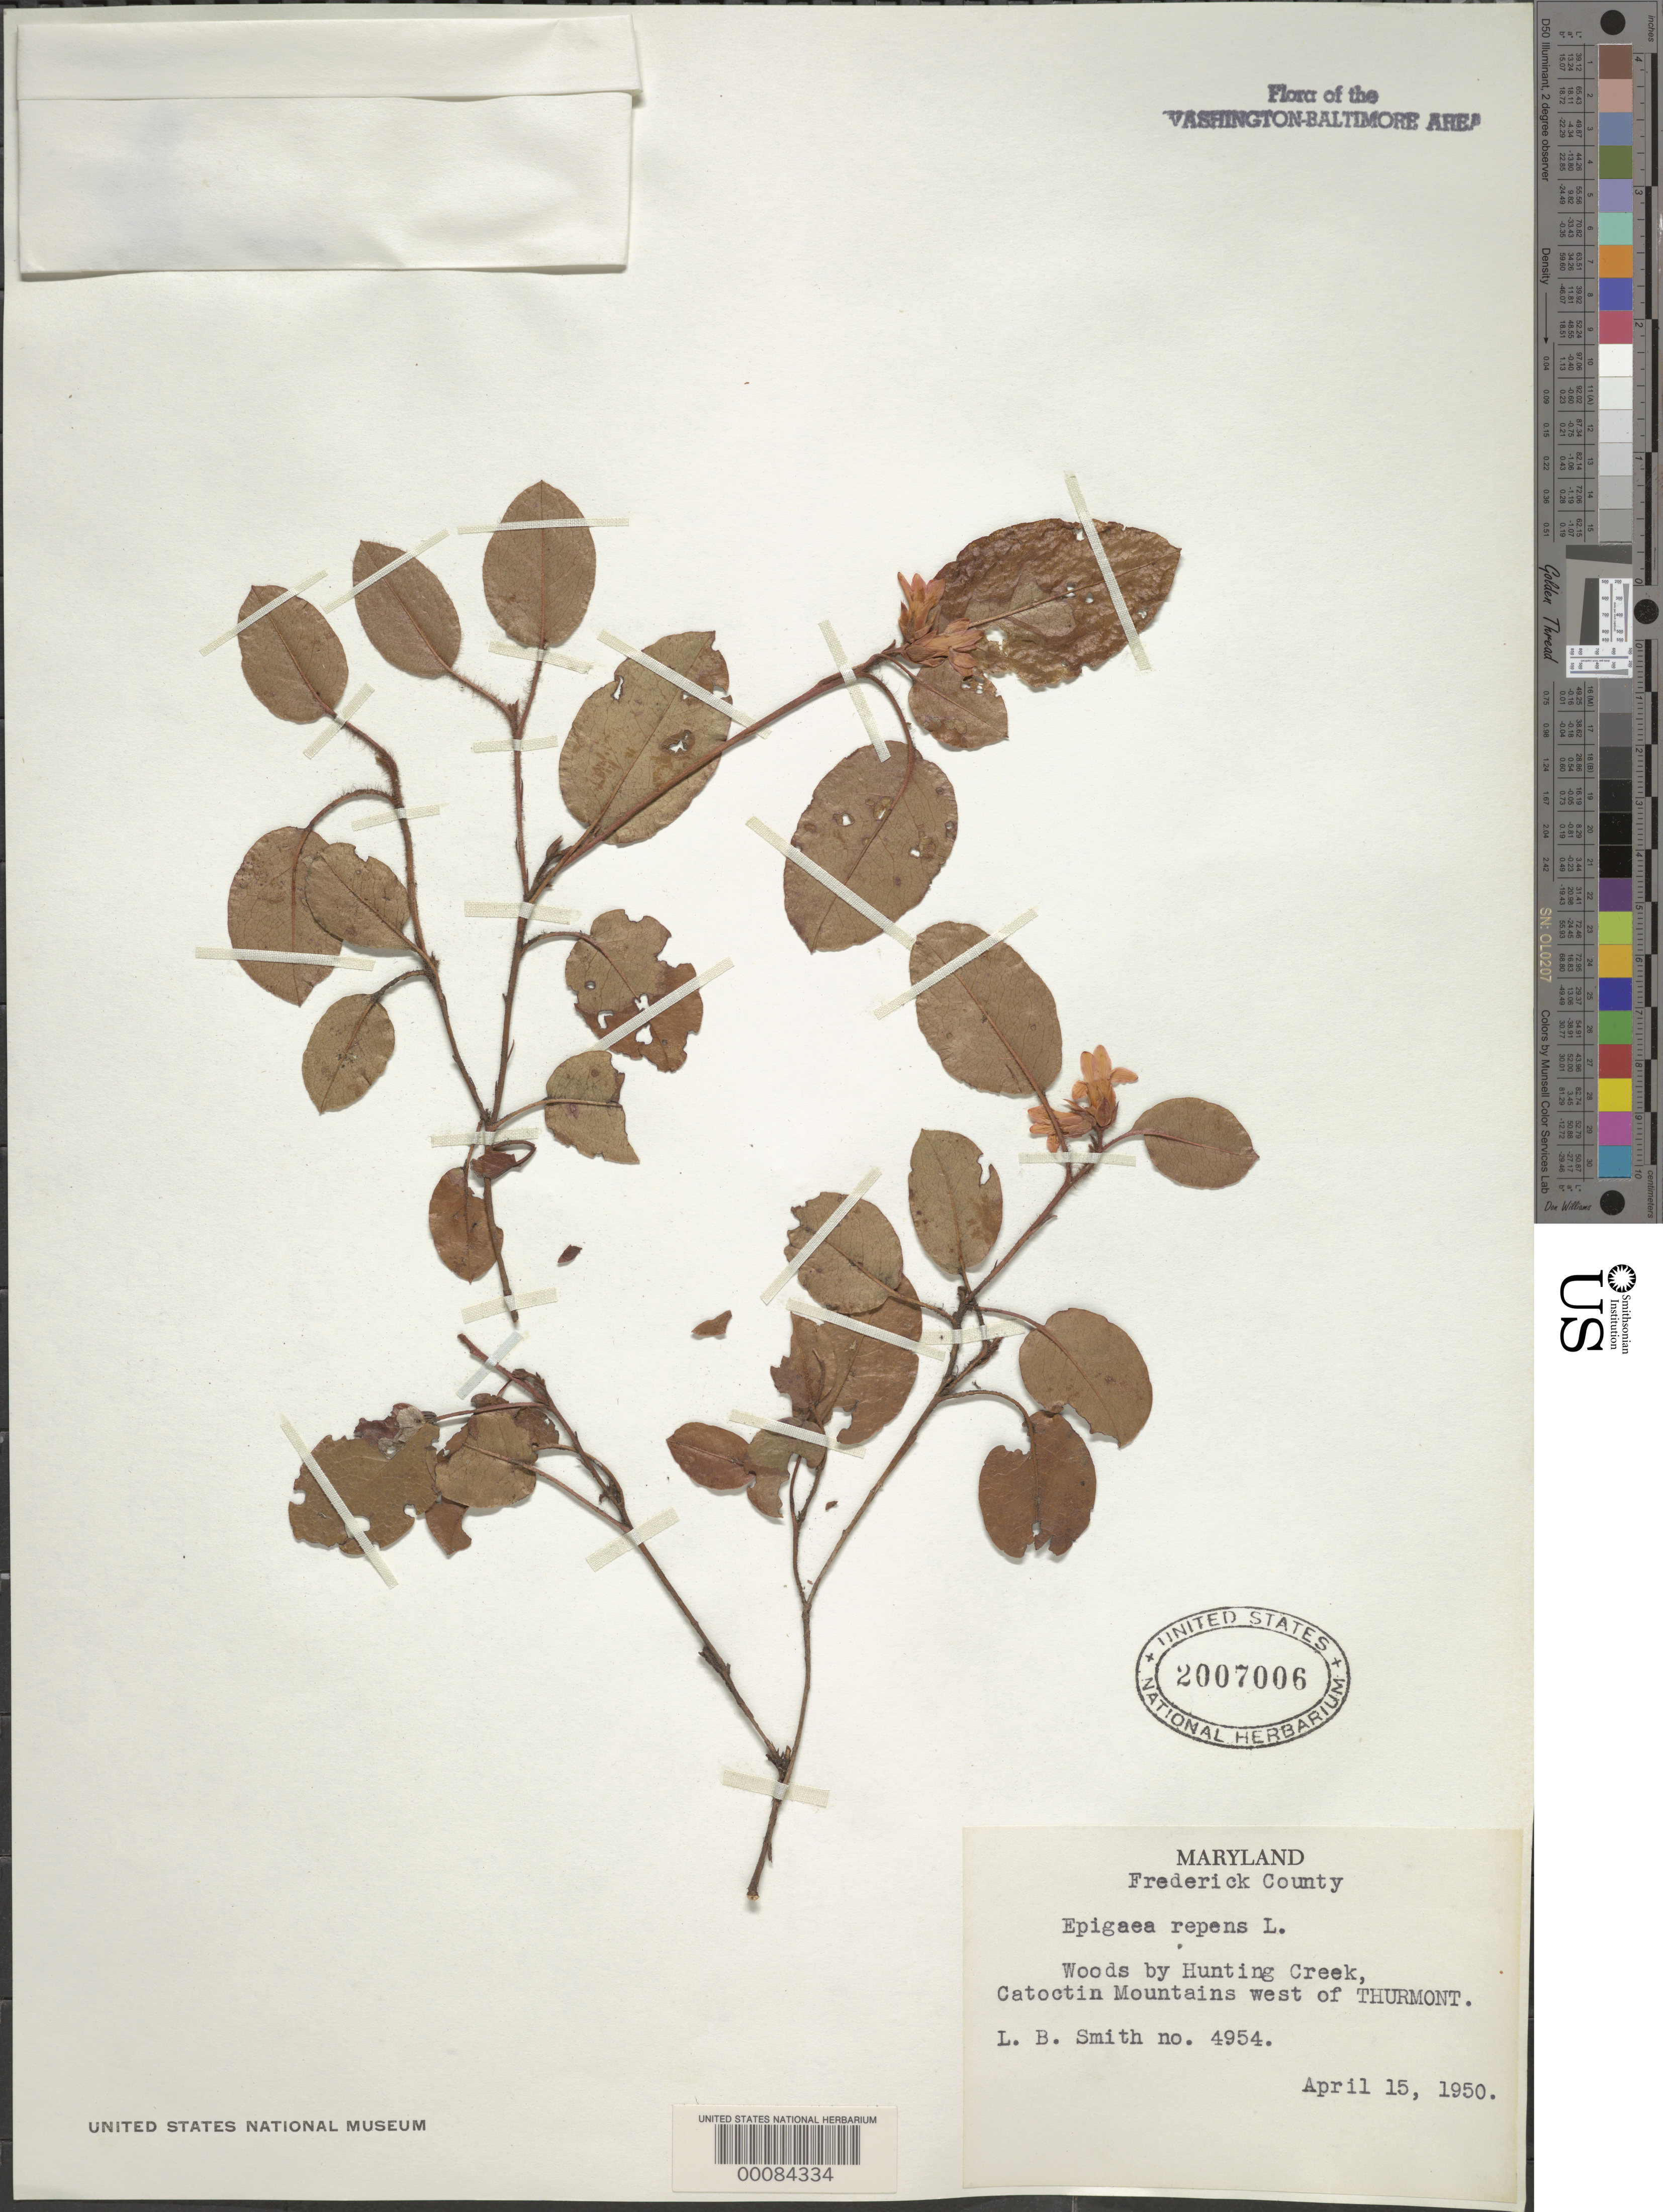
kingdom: Plantae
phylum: Tracheophyta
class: Magnoliopsida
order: Ericales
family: Ericaceae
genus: Epigaea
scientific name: Epigaea repens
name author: L.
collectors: L. Smith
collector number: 4954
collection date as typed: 15 Apr 1950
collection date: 1950-04-15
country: United States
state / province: Maryland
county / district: Frederick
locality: Hunting Creek, Catoctin Mountains, west of Thurmont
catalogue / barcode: US 2007006